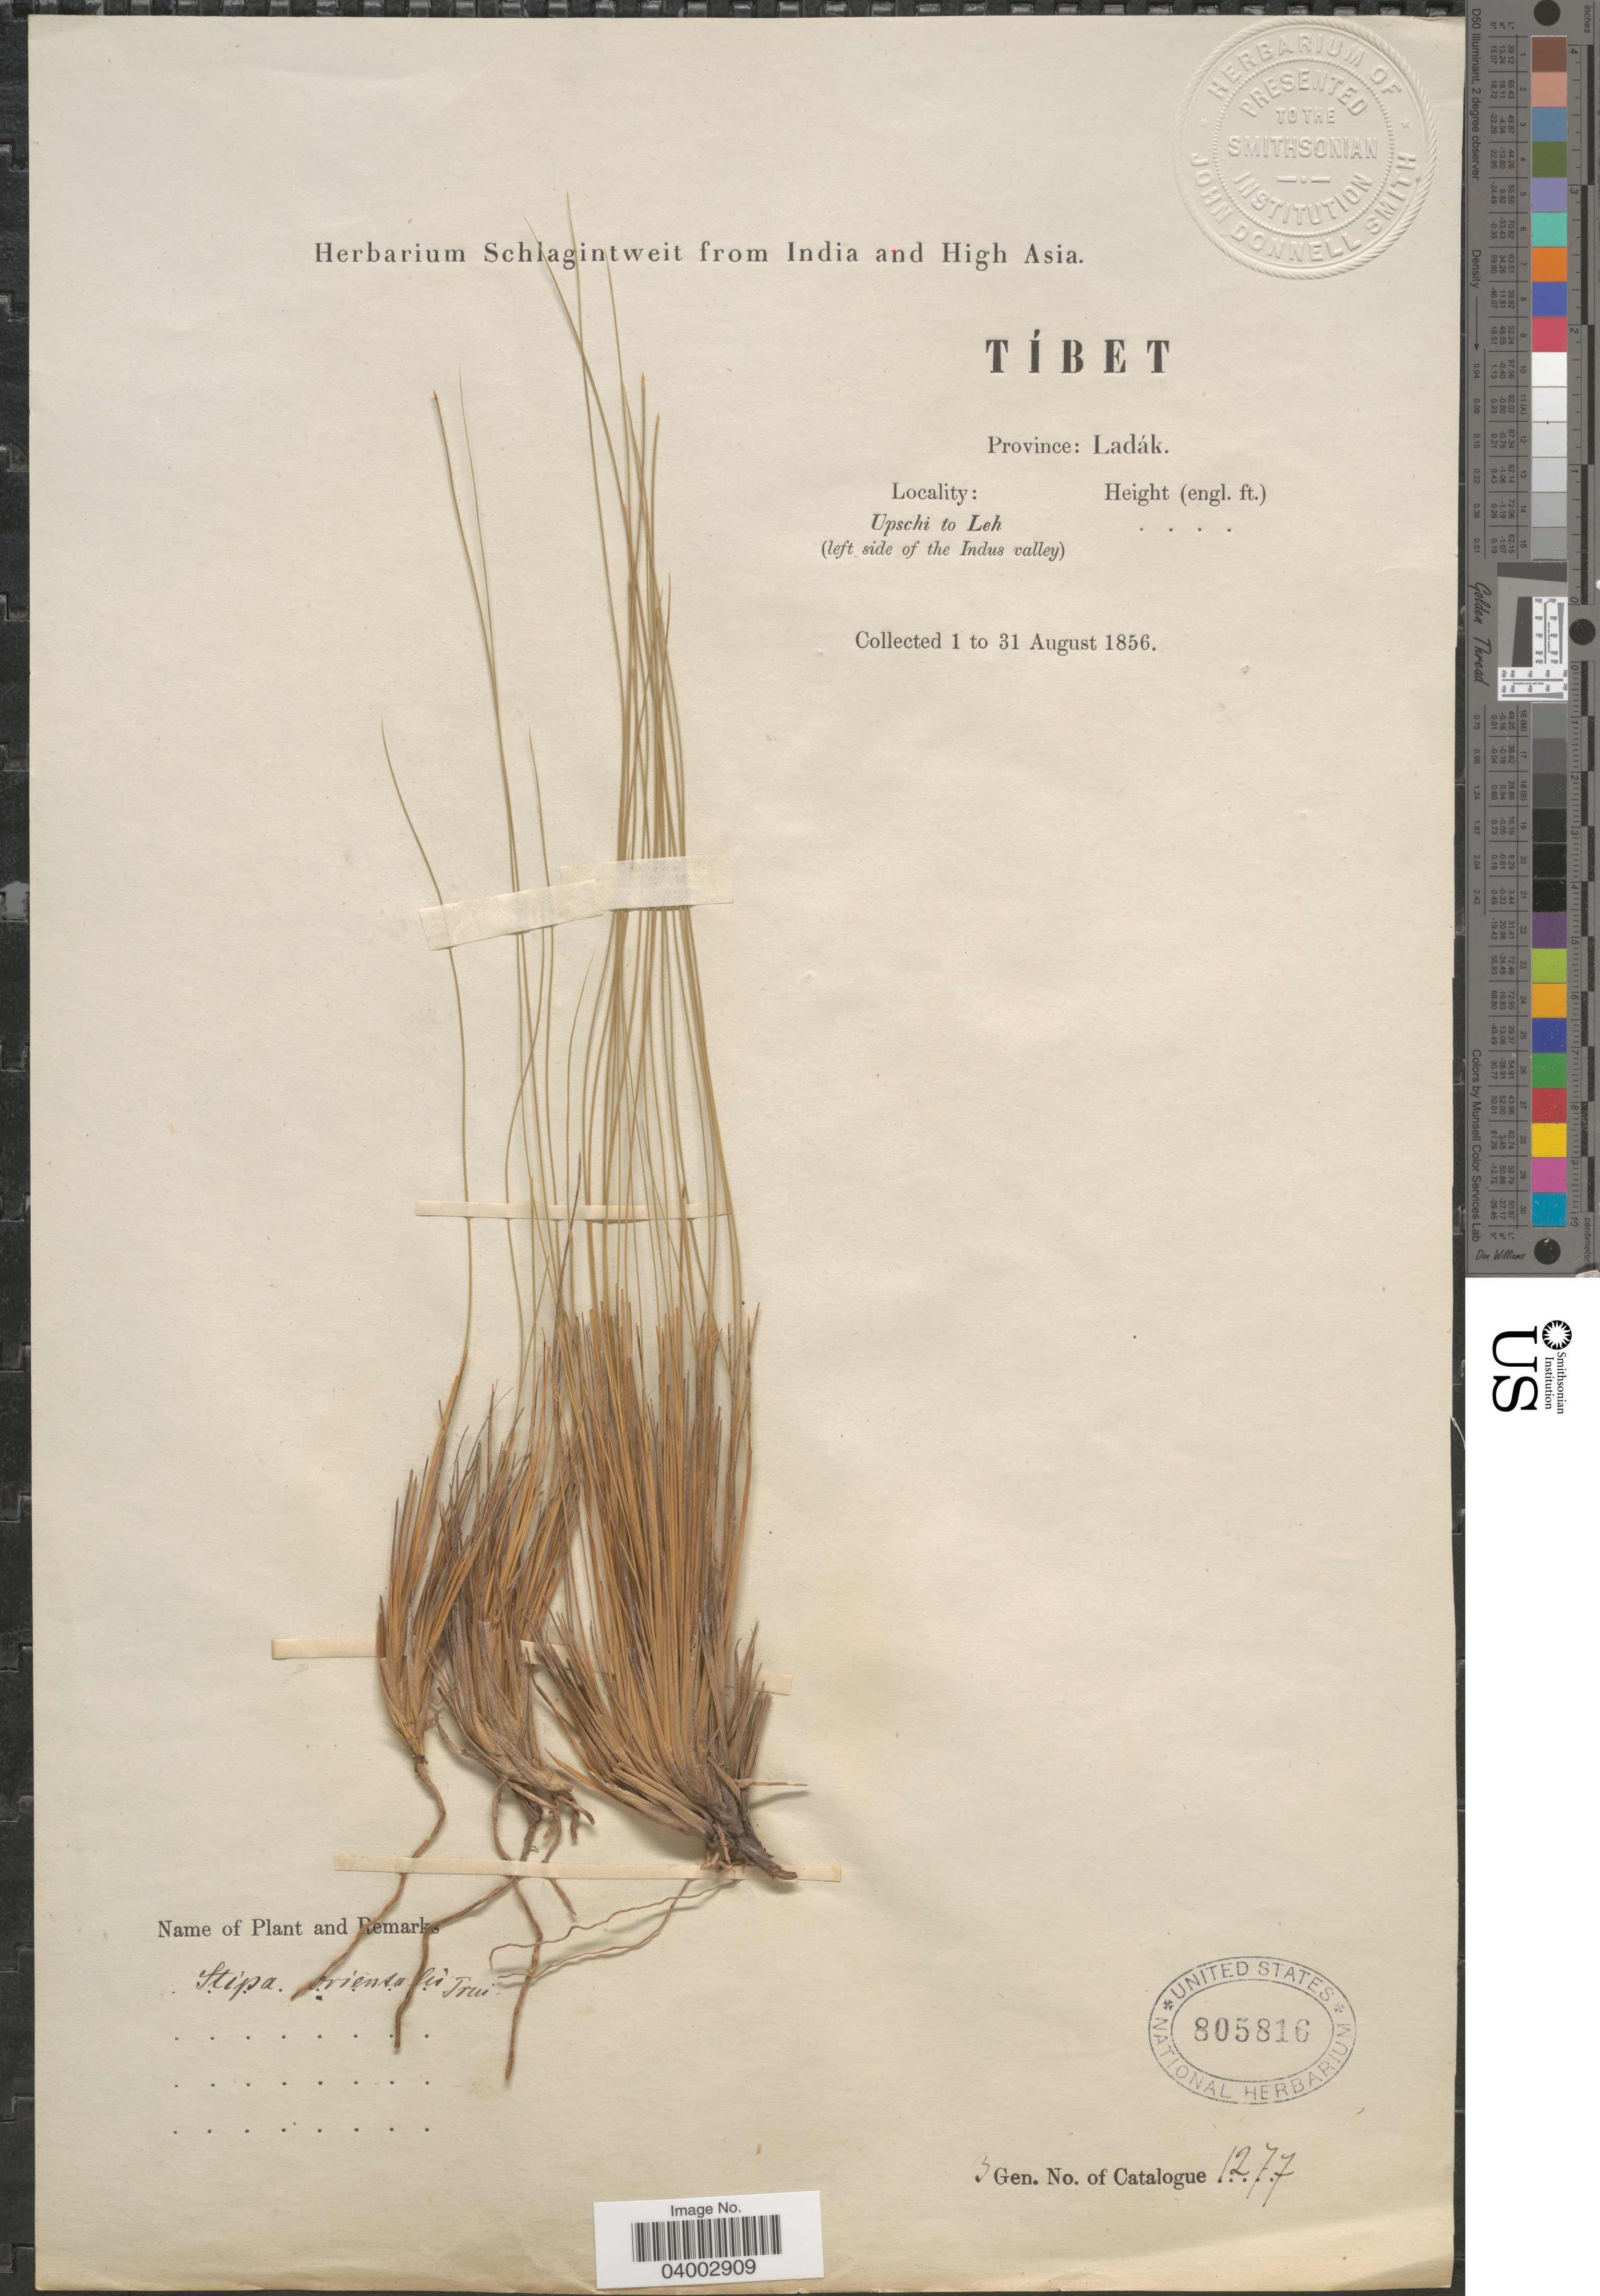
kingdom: Plantae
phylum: Tracheophyta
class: Liliopsida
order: Poales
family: Poaceae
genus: Stipa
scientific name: Stipa orientalis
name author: Trin.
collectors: ex herb. Schlagintweit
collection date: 1856-08-01/1856-08-31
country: India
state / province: Ladakh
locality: Tíbet. Province: Ladák. Upschi to Leh (left side of the Indus valley).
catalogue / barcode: US 805816